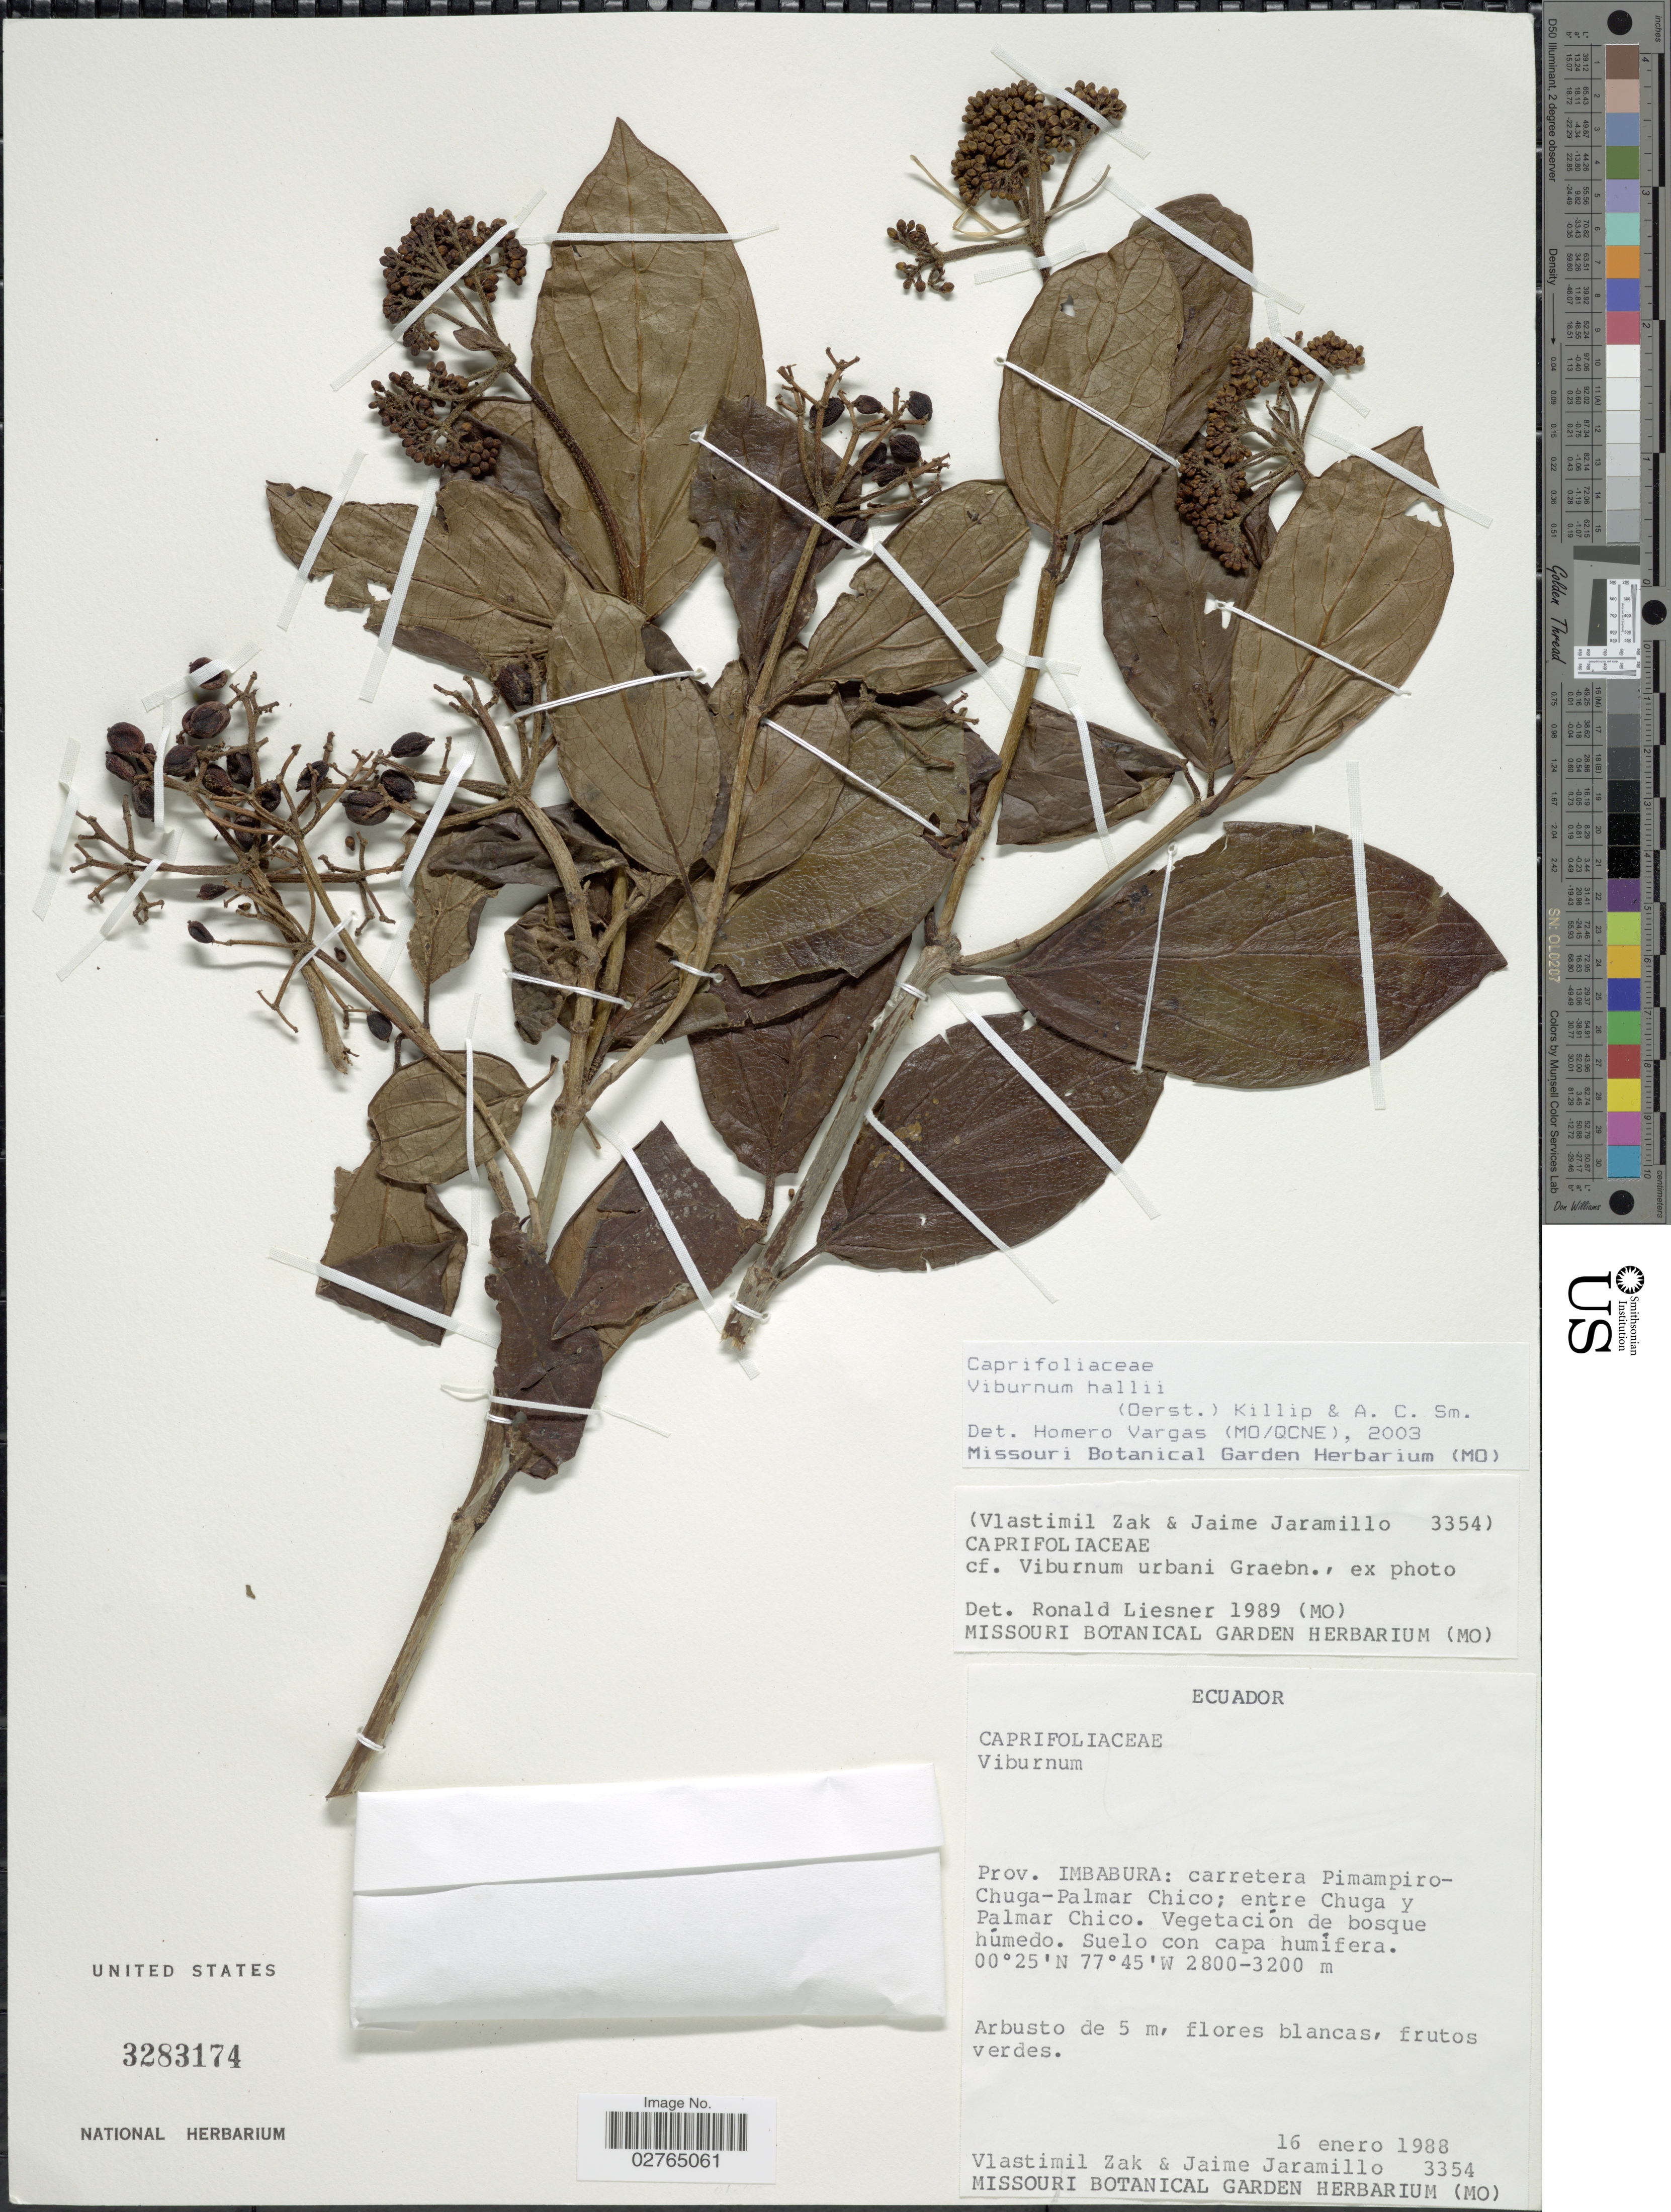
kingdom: Plantae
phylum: Tracheophyta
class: Magnoliopsida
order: Dipsacales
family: Viburnaceae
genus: Viburnum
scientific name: Viburnum hallii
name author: (Oerst.) Killip & A.C. Sm.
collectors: V. Zak & J. Jaramillo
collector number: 3354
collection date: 1988-01-16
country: Ecuador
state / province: Imbabura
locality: Carretera Pinampiro-Chuga-Palmar Chico; entre Chuga y Palmar Chico.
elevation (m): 2800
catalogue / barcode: US 3283174